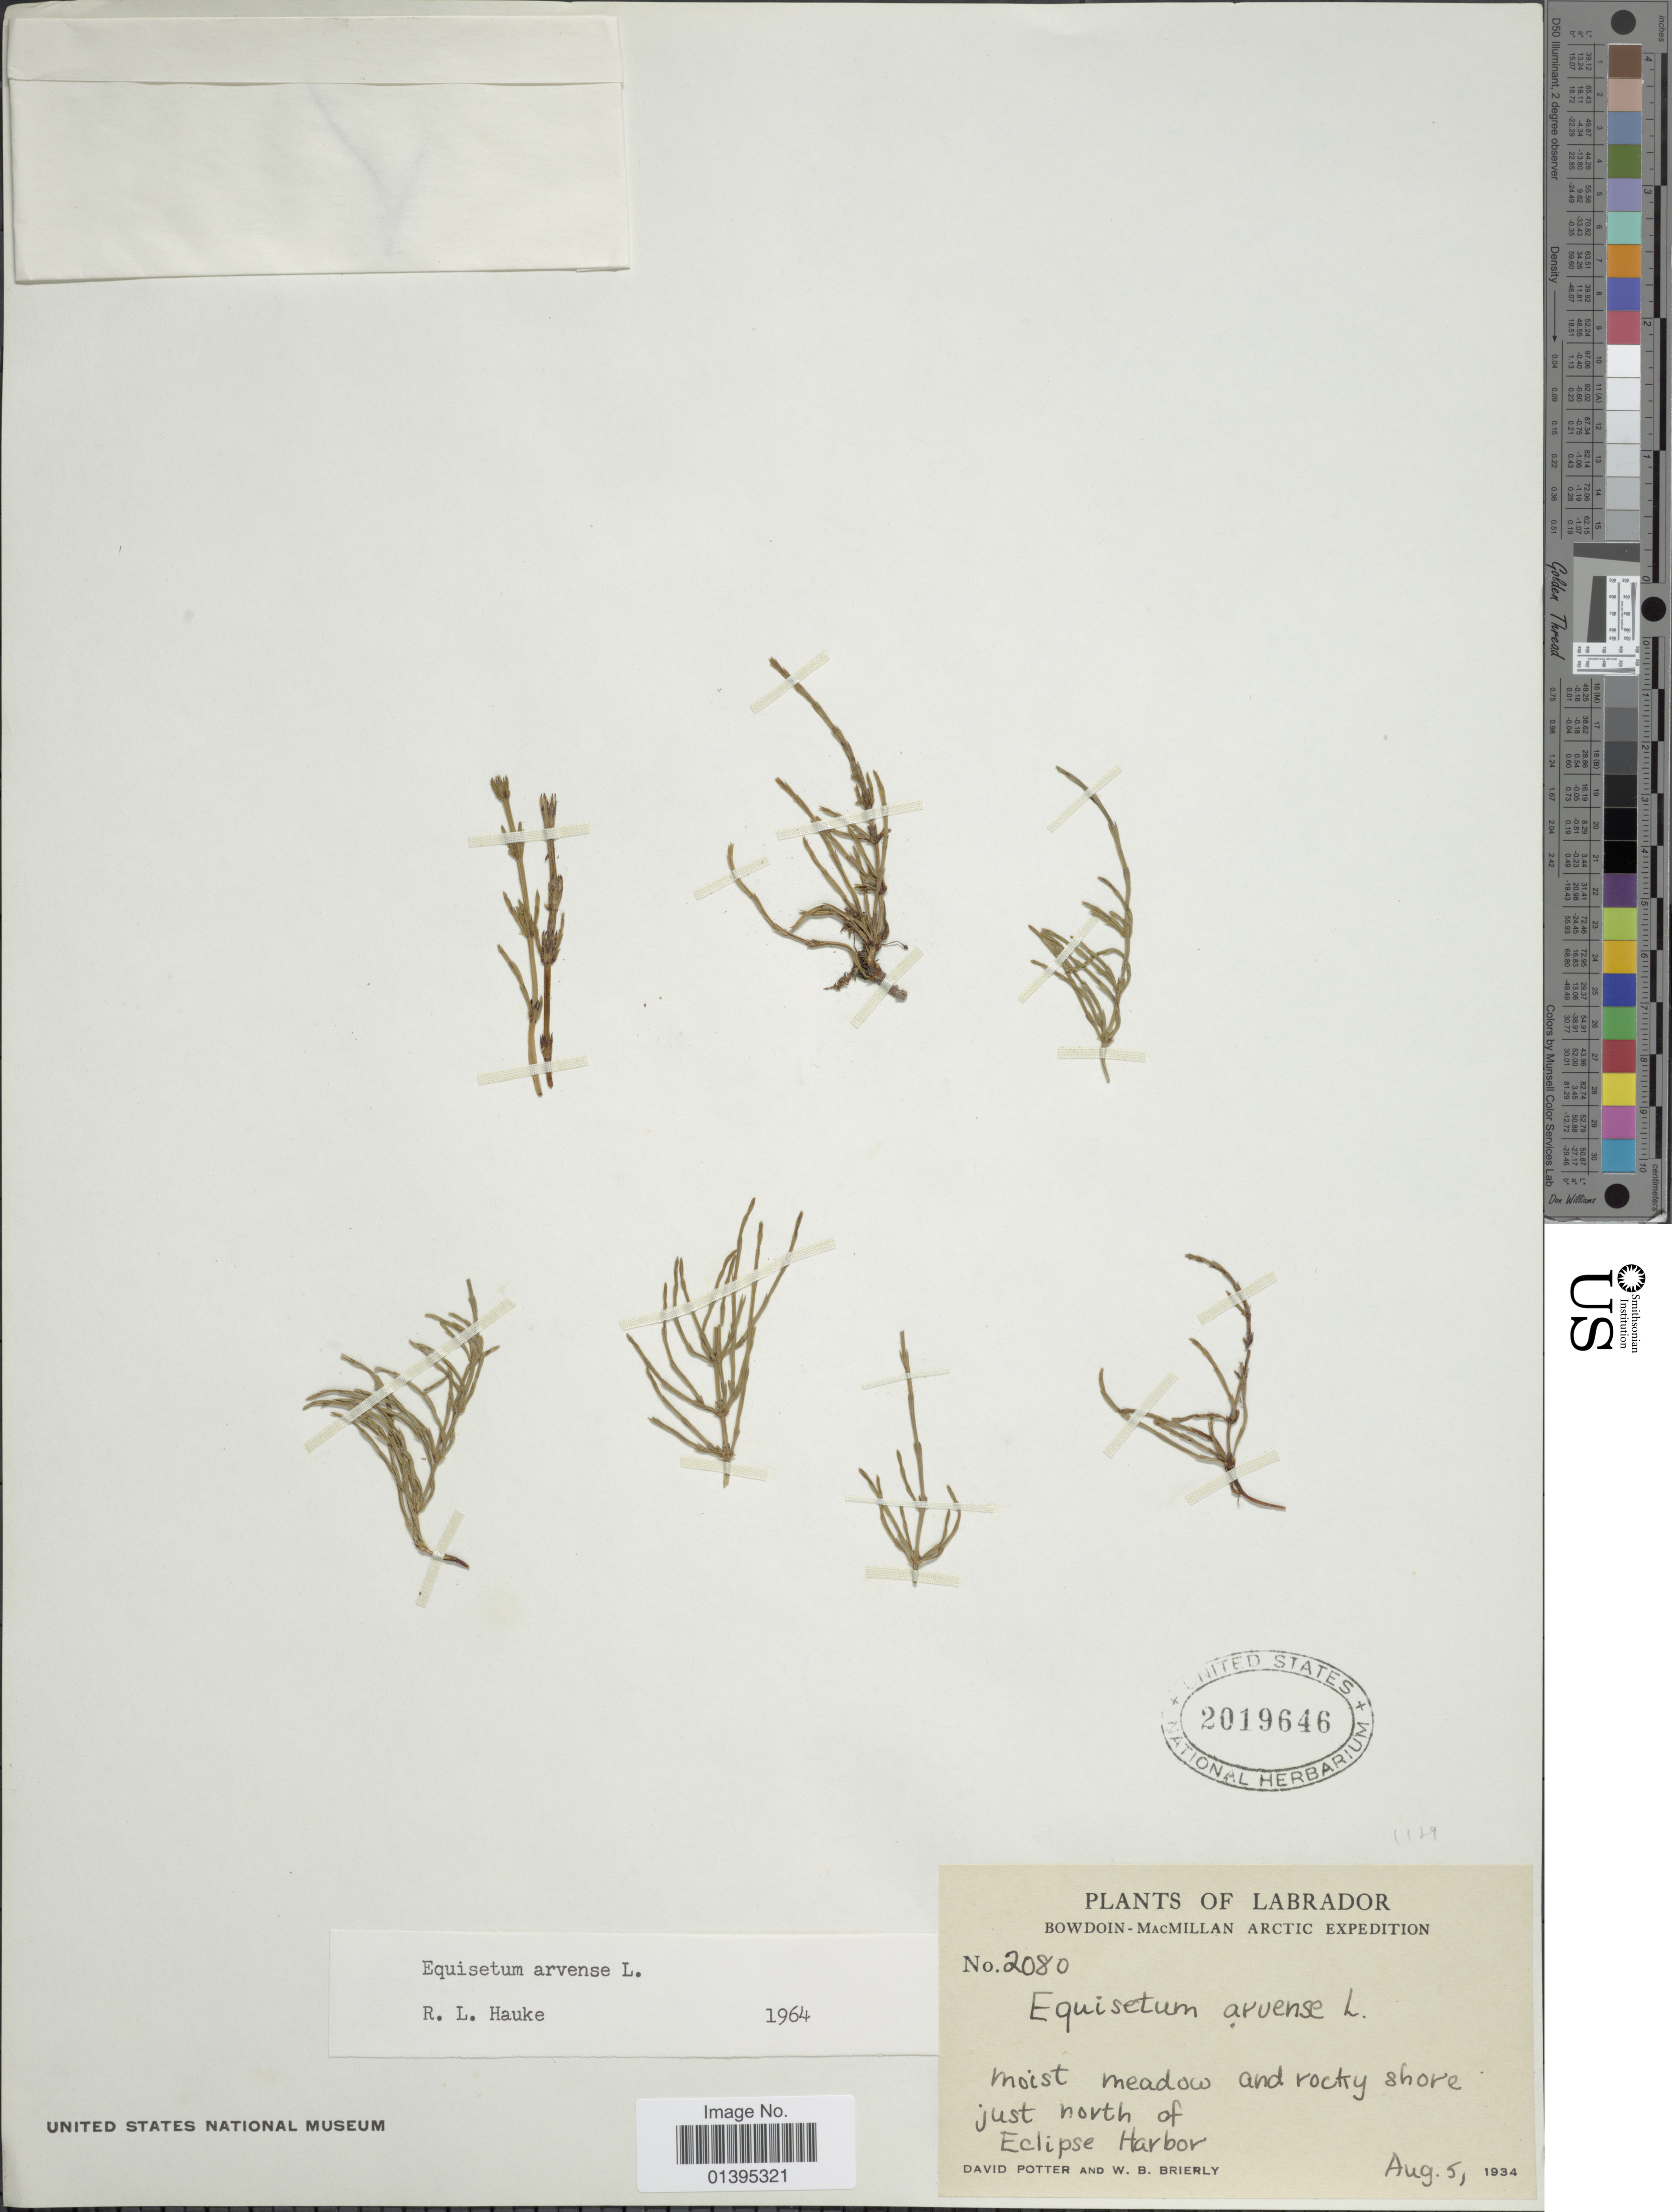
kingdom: Plantae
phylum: Tracheophyta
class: Polypodiopsida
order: Equisetales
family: Equisetaceae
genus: Equisetum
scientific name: Equisetum arvense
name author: L.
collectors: D. Potter & W. Brierly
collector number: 2080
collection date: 1934-08-05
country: Canada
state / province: Newfoundland and Labrador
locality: Labrador, just north of Eclipse Harbor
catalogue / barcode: US 2019646